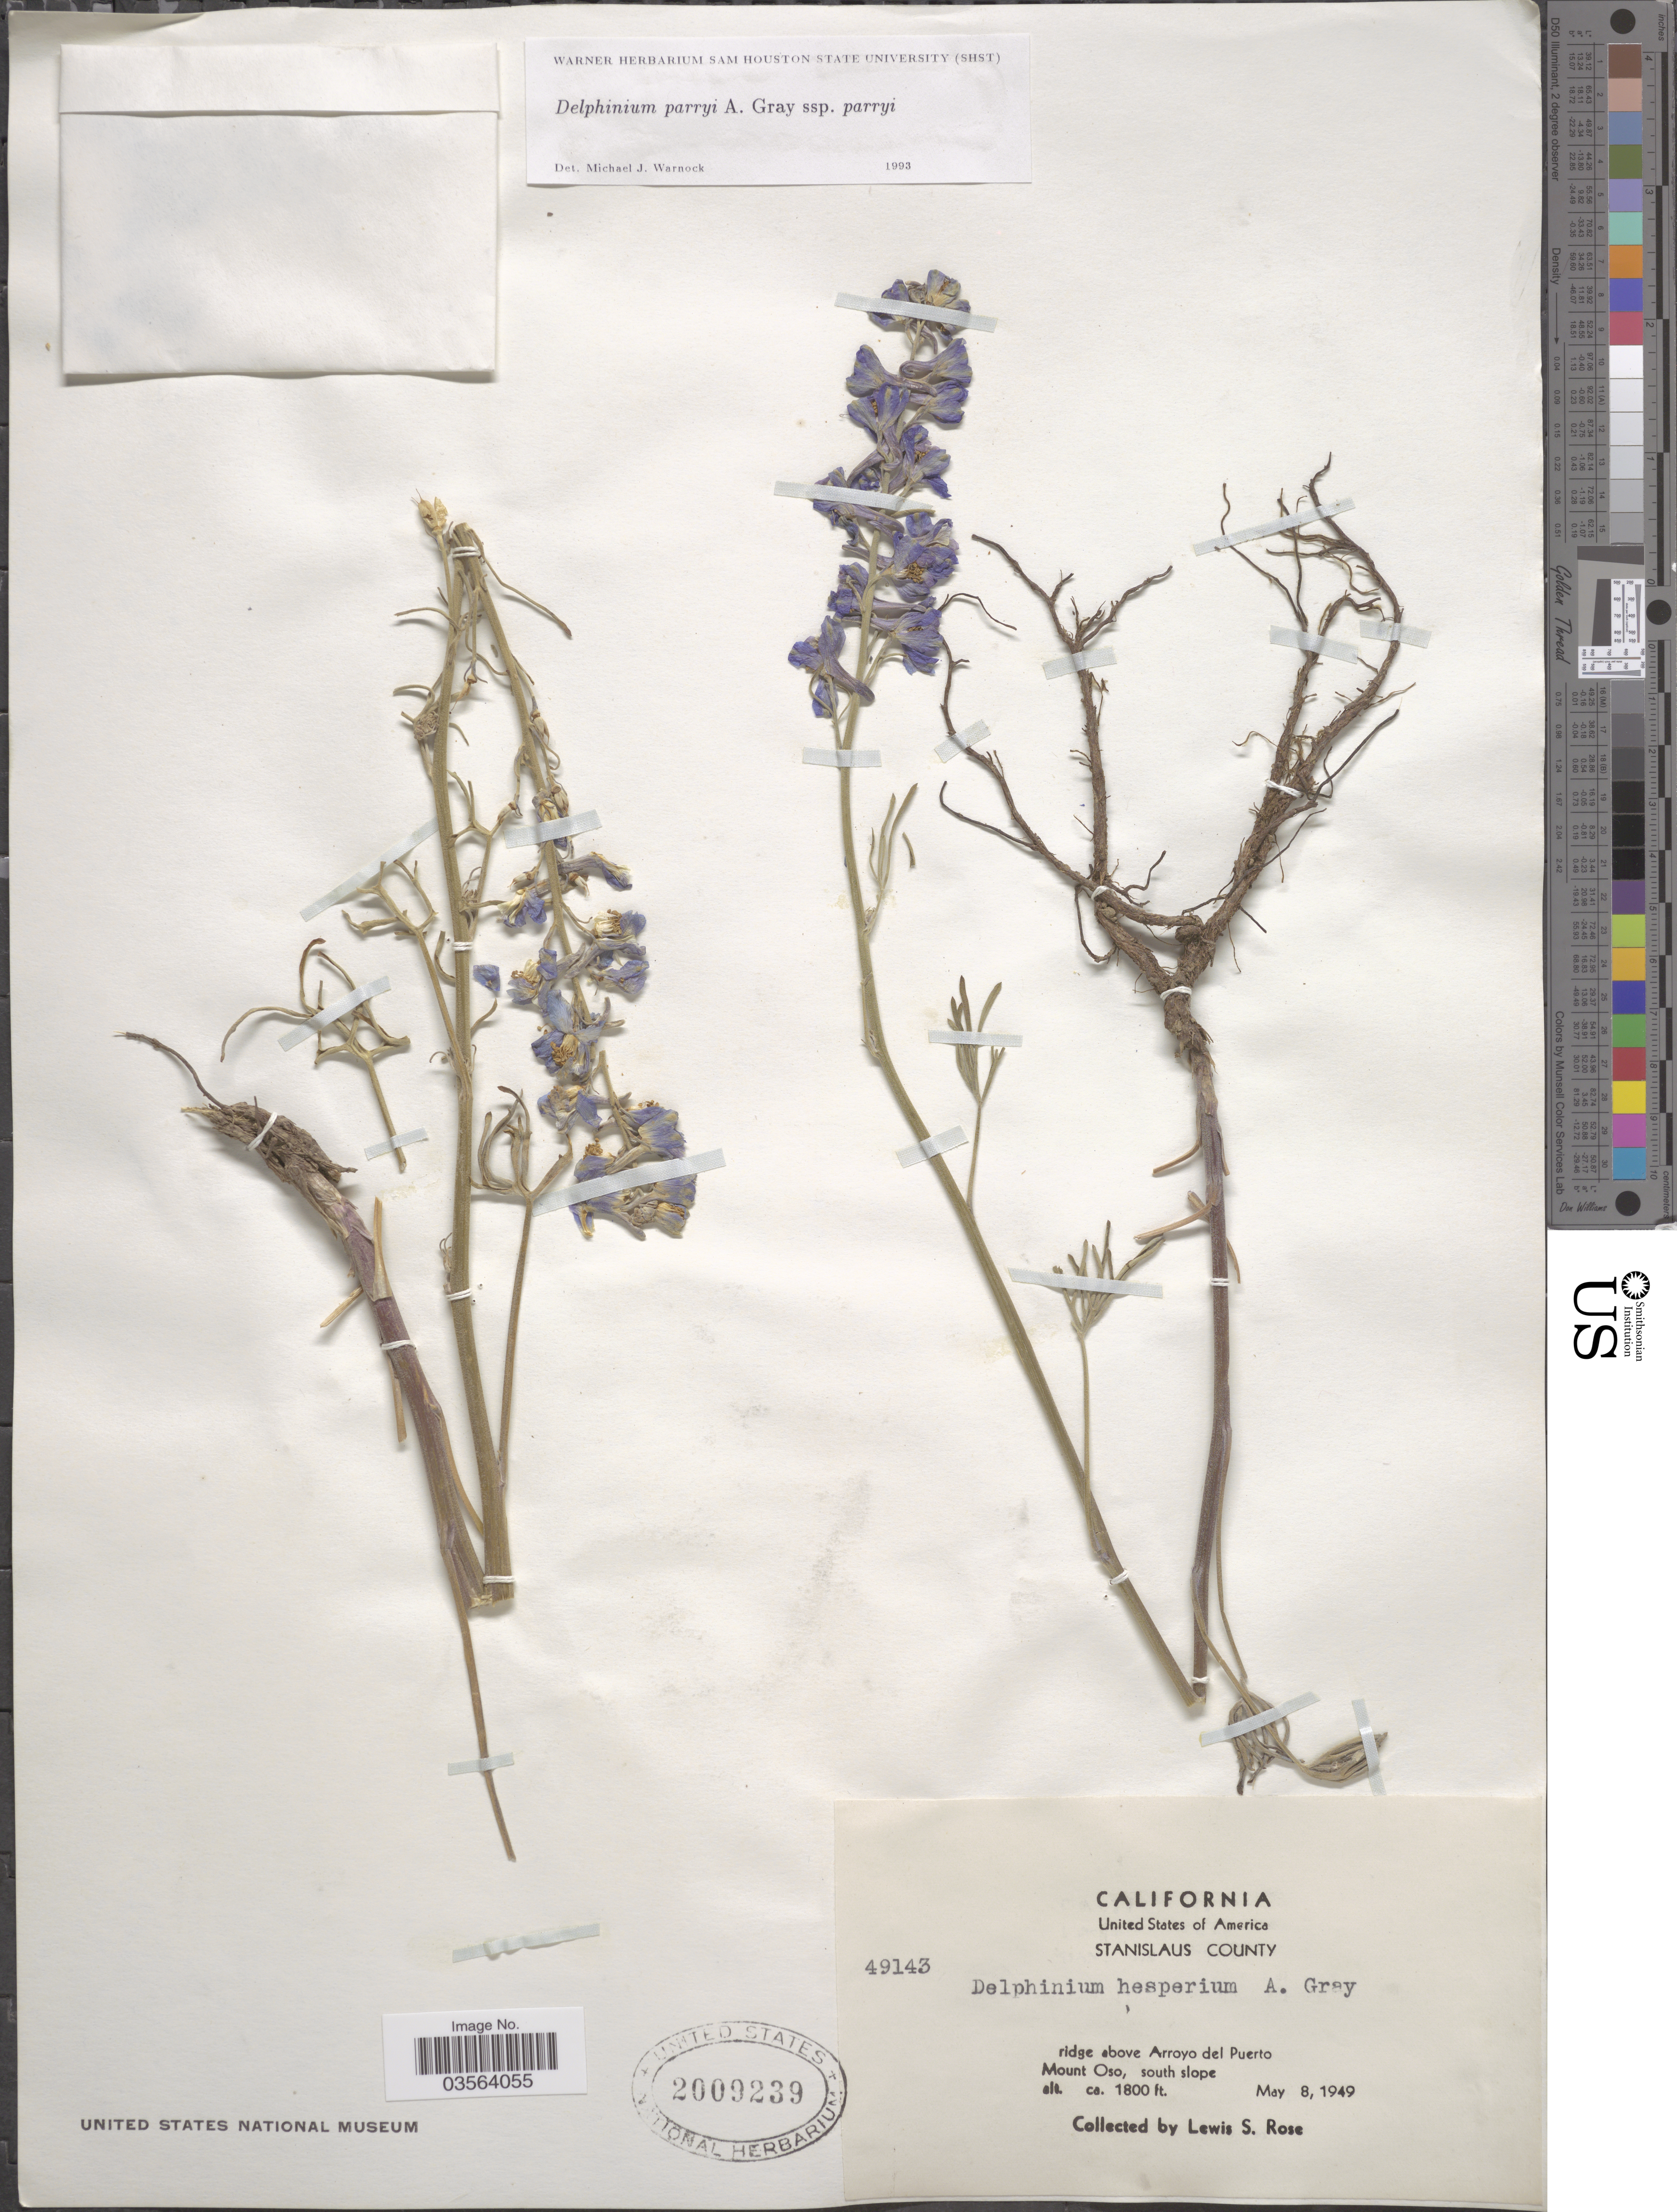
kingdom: Plantae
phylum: Tracheophyta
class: Magnoliopsida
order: Ranunculales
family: Ranunculaceae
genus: Delphinium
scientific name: Delphinium parryi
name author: A. Gray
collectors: L. S. Rose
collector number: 49143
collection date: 1949-05-08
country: United States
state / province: California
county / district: Stanislaus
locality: Stanislaus County. Ridge above Arroyo del Puerto. Mount Oso, south slope.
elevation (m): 549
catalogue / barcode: US 2009239